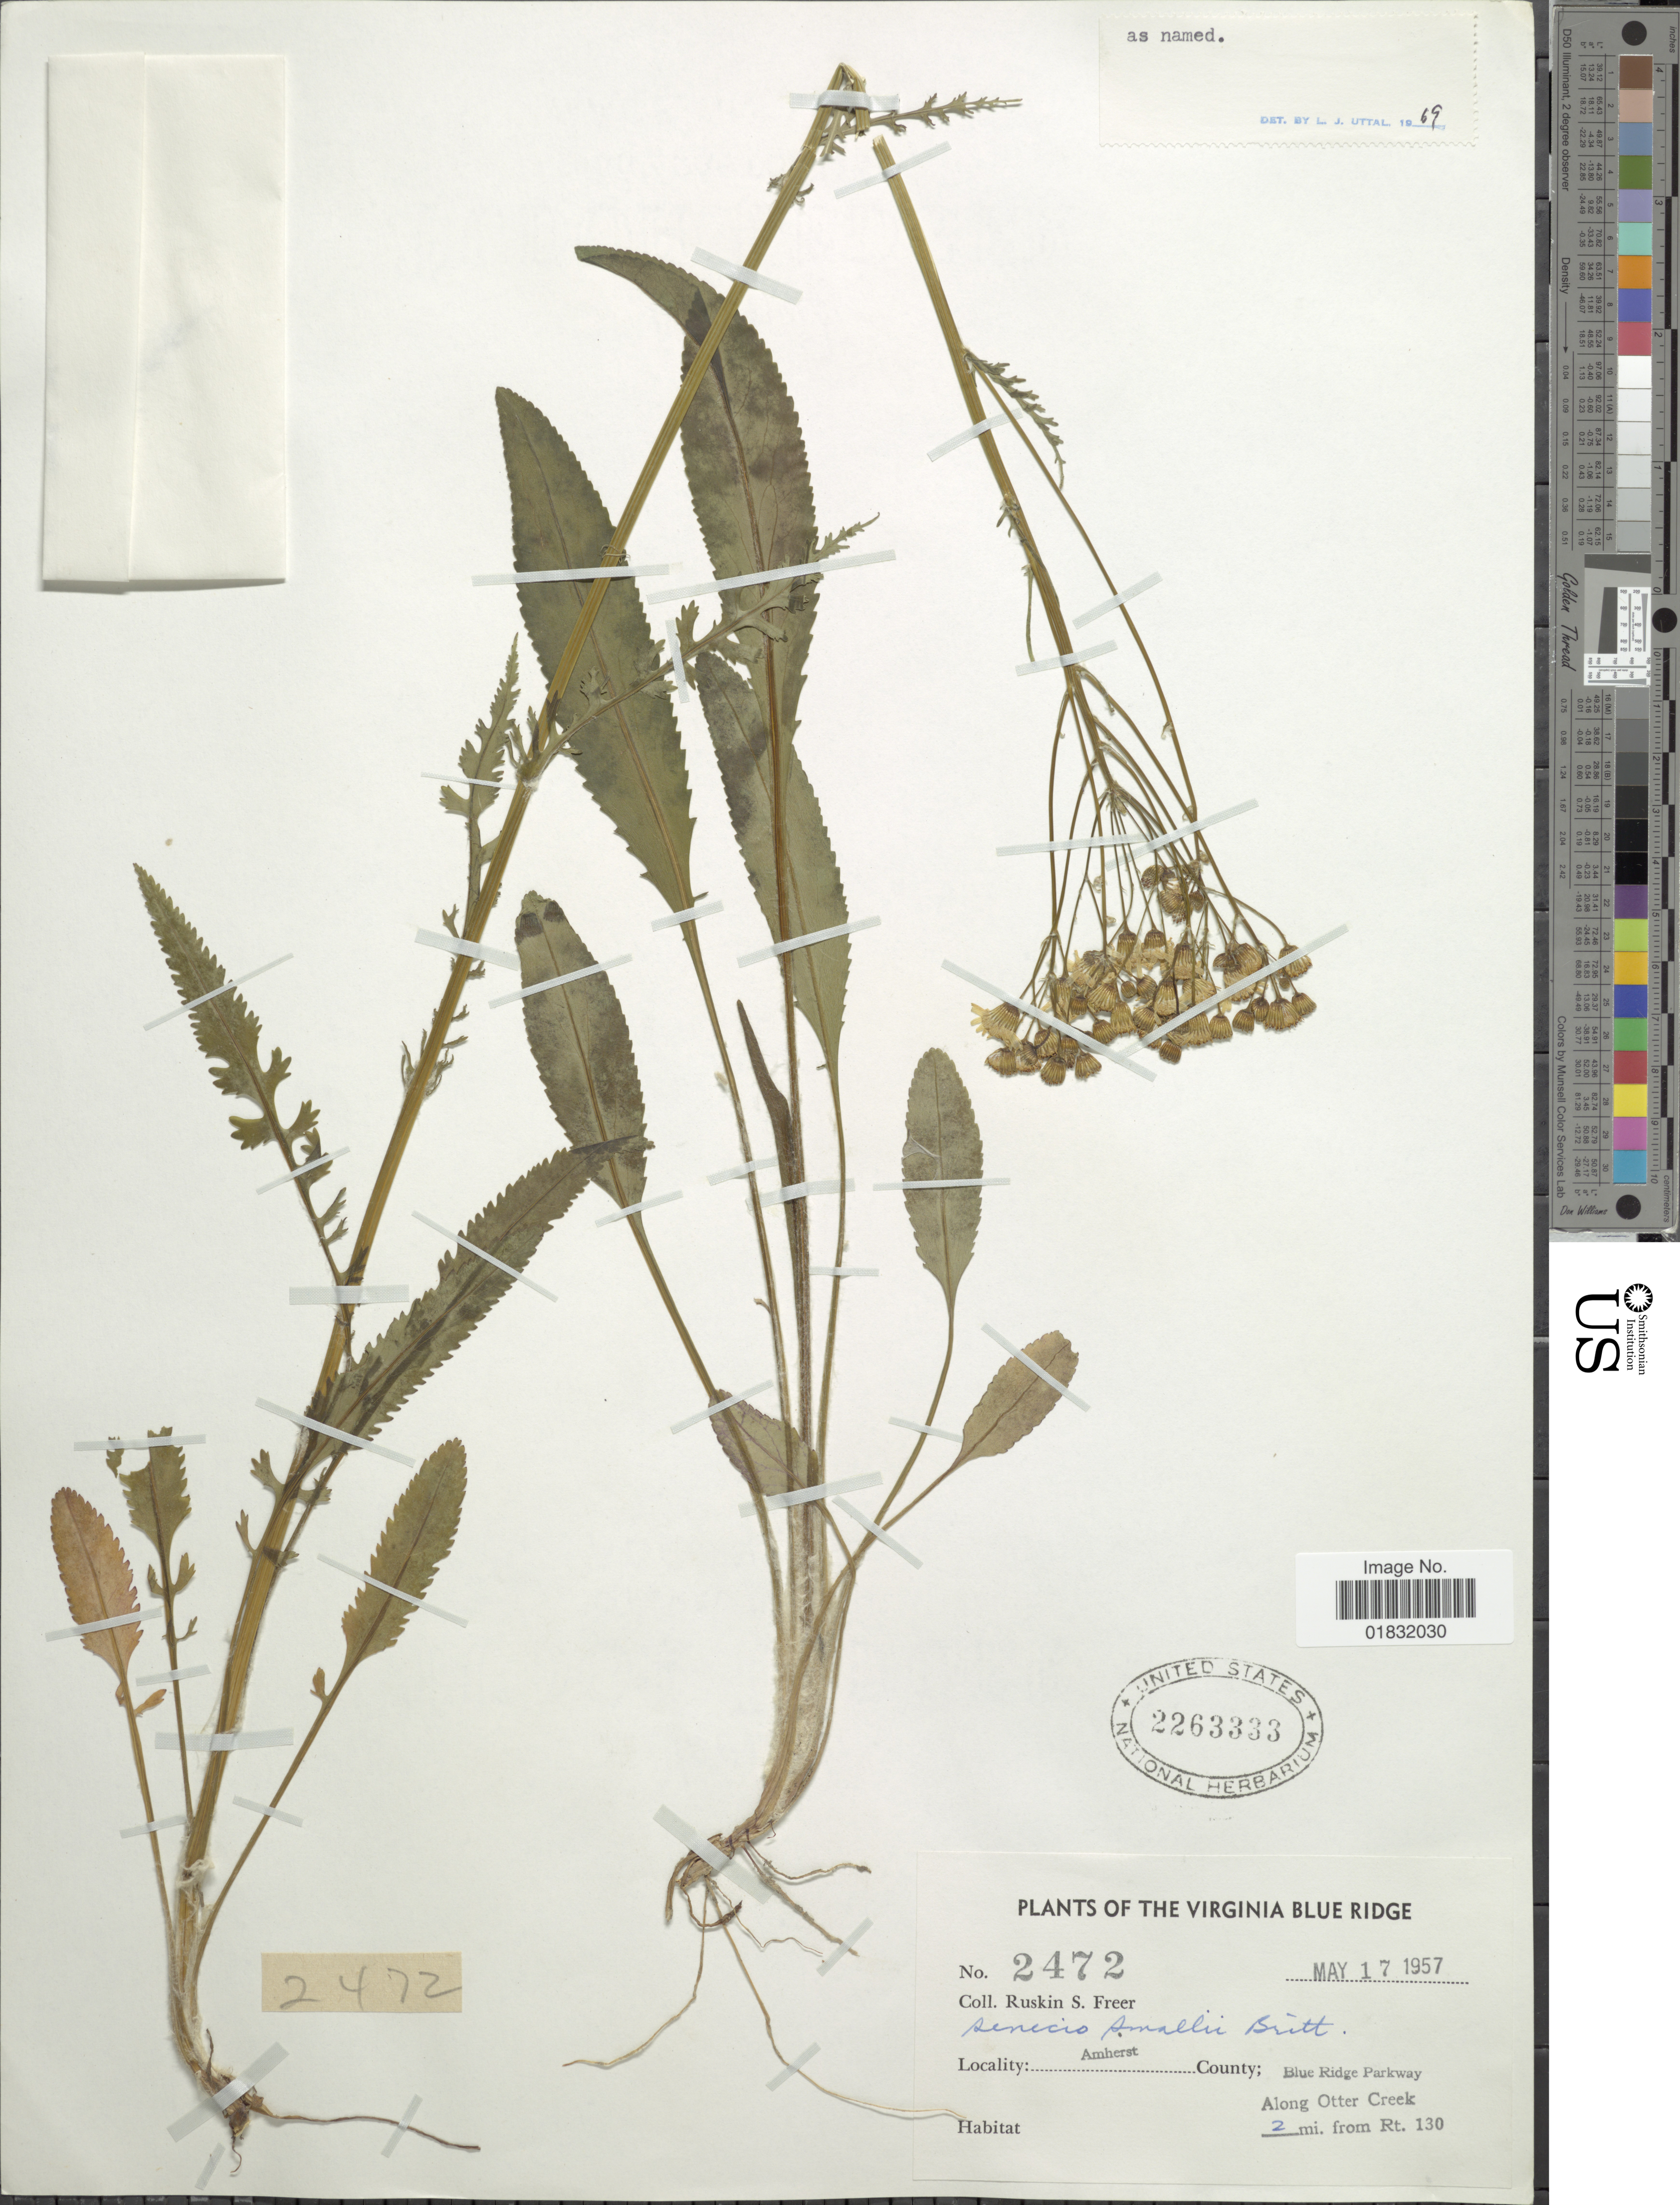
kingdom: Plantae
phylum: Tracheophyta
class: Magnoliopsida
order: Asterales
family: Asteraceae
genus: Packera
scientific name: Packera smallii Britton comb ined.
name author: Britton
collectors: R. Freer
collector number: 2472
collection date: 1957-05-17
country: United States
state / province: Virginia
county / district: Amherst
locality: The Virginia Blue Ridge, Amherst County; Blue Ridge Parkway, Along Otter Creek, 2 mi from Rt. 130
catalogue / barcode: US 2263333